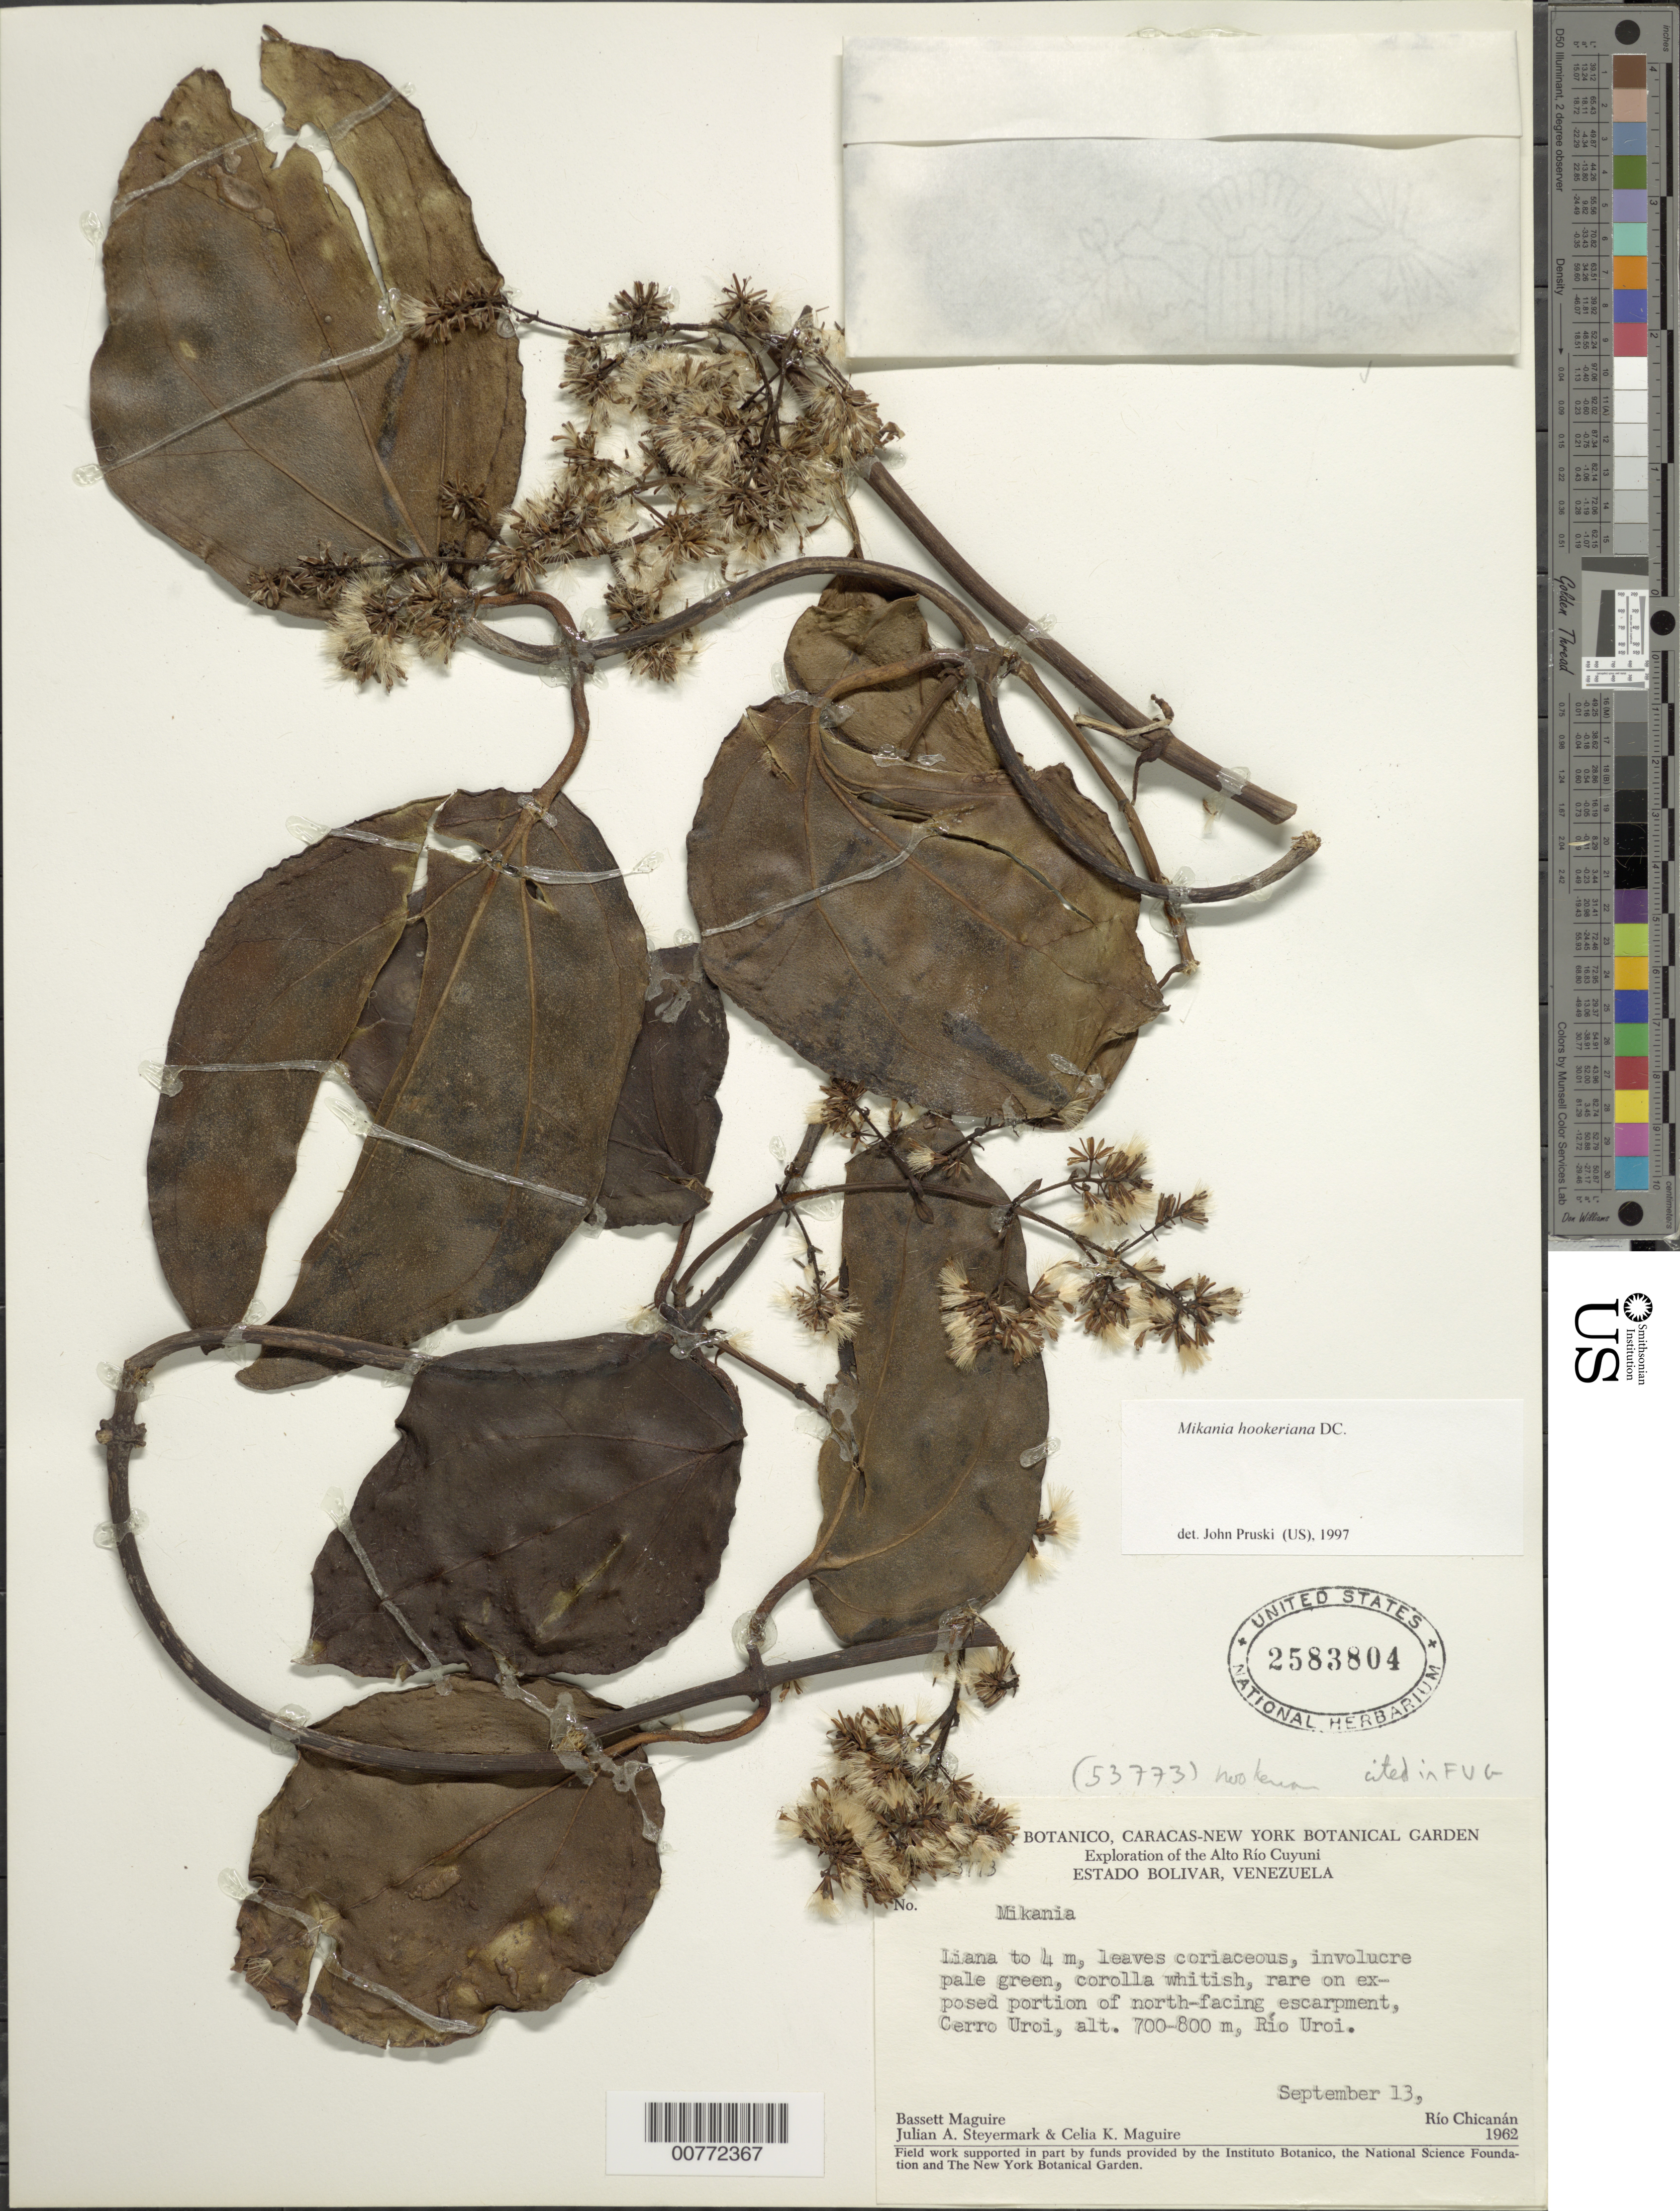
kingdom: Plantae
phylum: Tracheophyta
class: Magnoliopsida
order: Asterales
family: Asteraceae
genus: Mikania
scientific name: Mikania hookeriana var. platyphylla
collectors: B. Maguire, J. Steyermark & C. K. Maguire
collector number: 53773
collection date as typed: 13-Sep-62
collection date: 1962-09-13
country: Venezuela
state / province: Bolívar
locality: Alto Río Cuyuni, Cerro Uroi, Río Uroi, Upper Río Cuyuni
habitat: Exposed section of north-facing escarpment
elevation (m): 700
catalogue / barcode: US 2583804